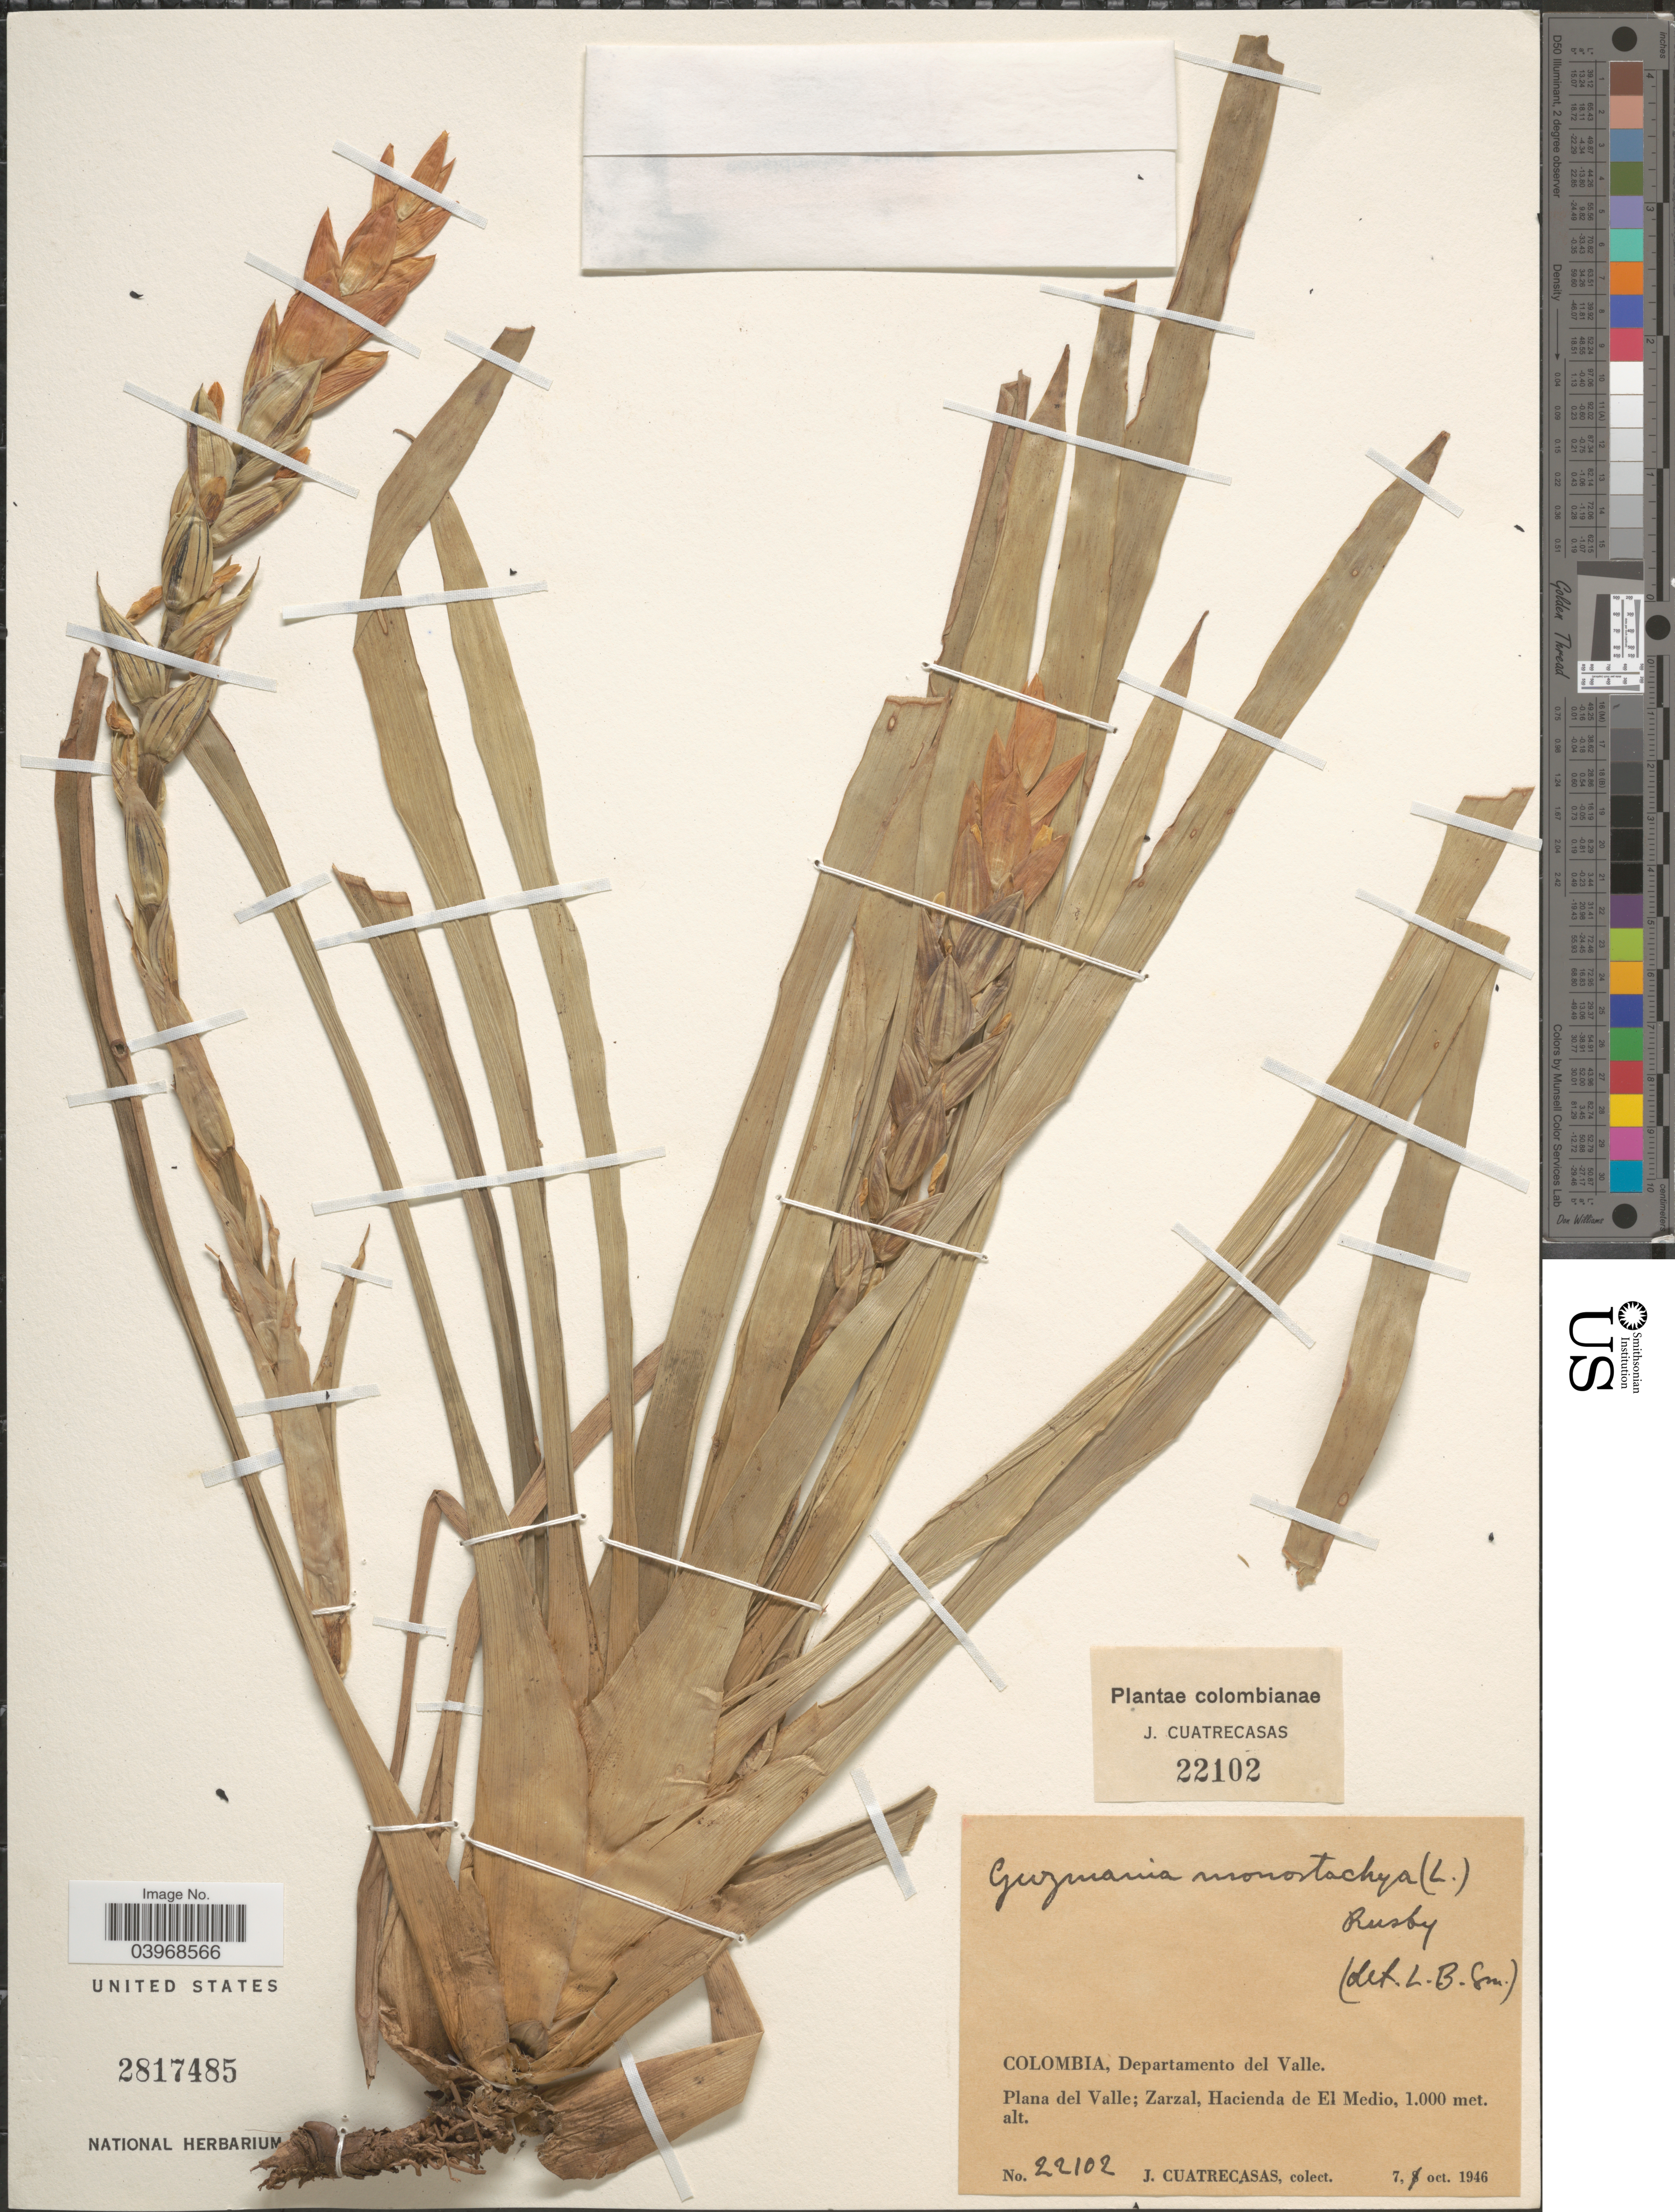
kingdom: Plantae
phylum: Tracheophyta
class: Liliopsida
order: Poales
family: Bromeliaceae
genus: Guzmania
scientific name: Guzmania monostachia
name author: (L.) Rusby ex Mez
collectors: J. Cuatrecasas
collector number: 22102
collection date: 1946-10-07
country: Colombia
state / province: Valle del Cauca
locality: Departamento del Valle. Plana del Valle; Zarzal, Hacienda de El Medio.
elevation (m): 1000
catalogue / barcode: US 2817485